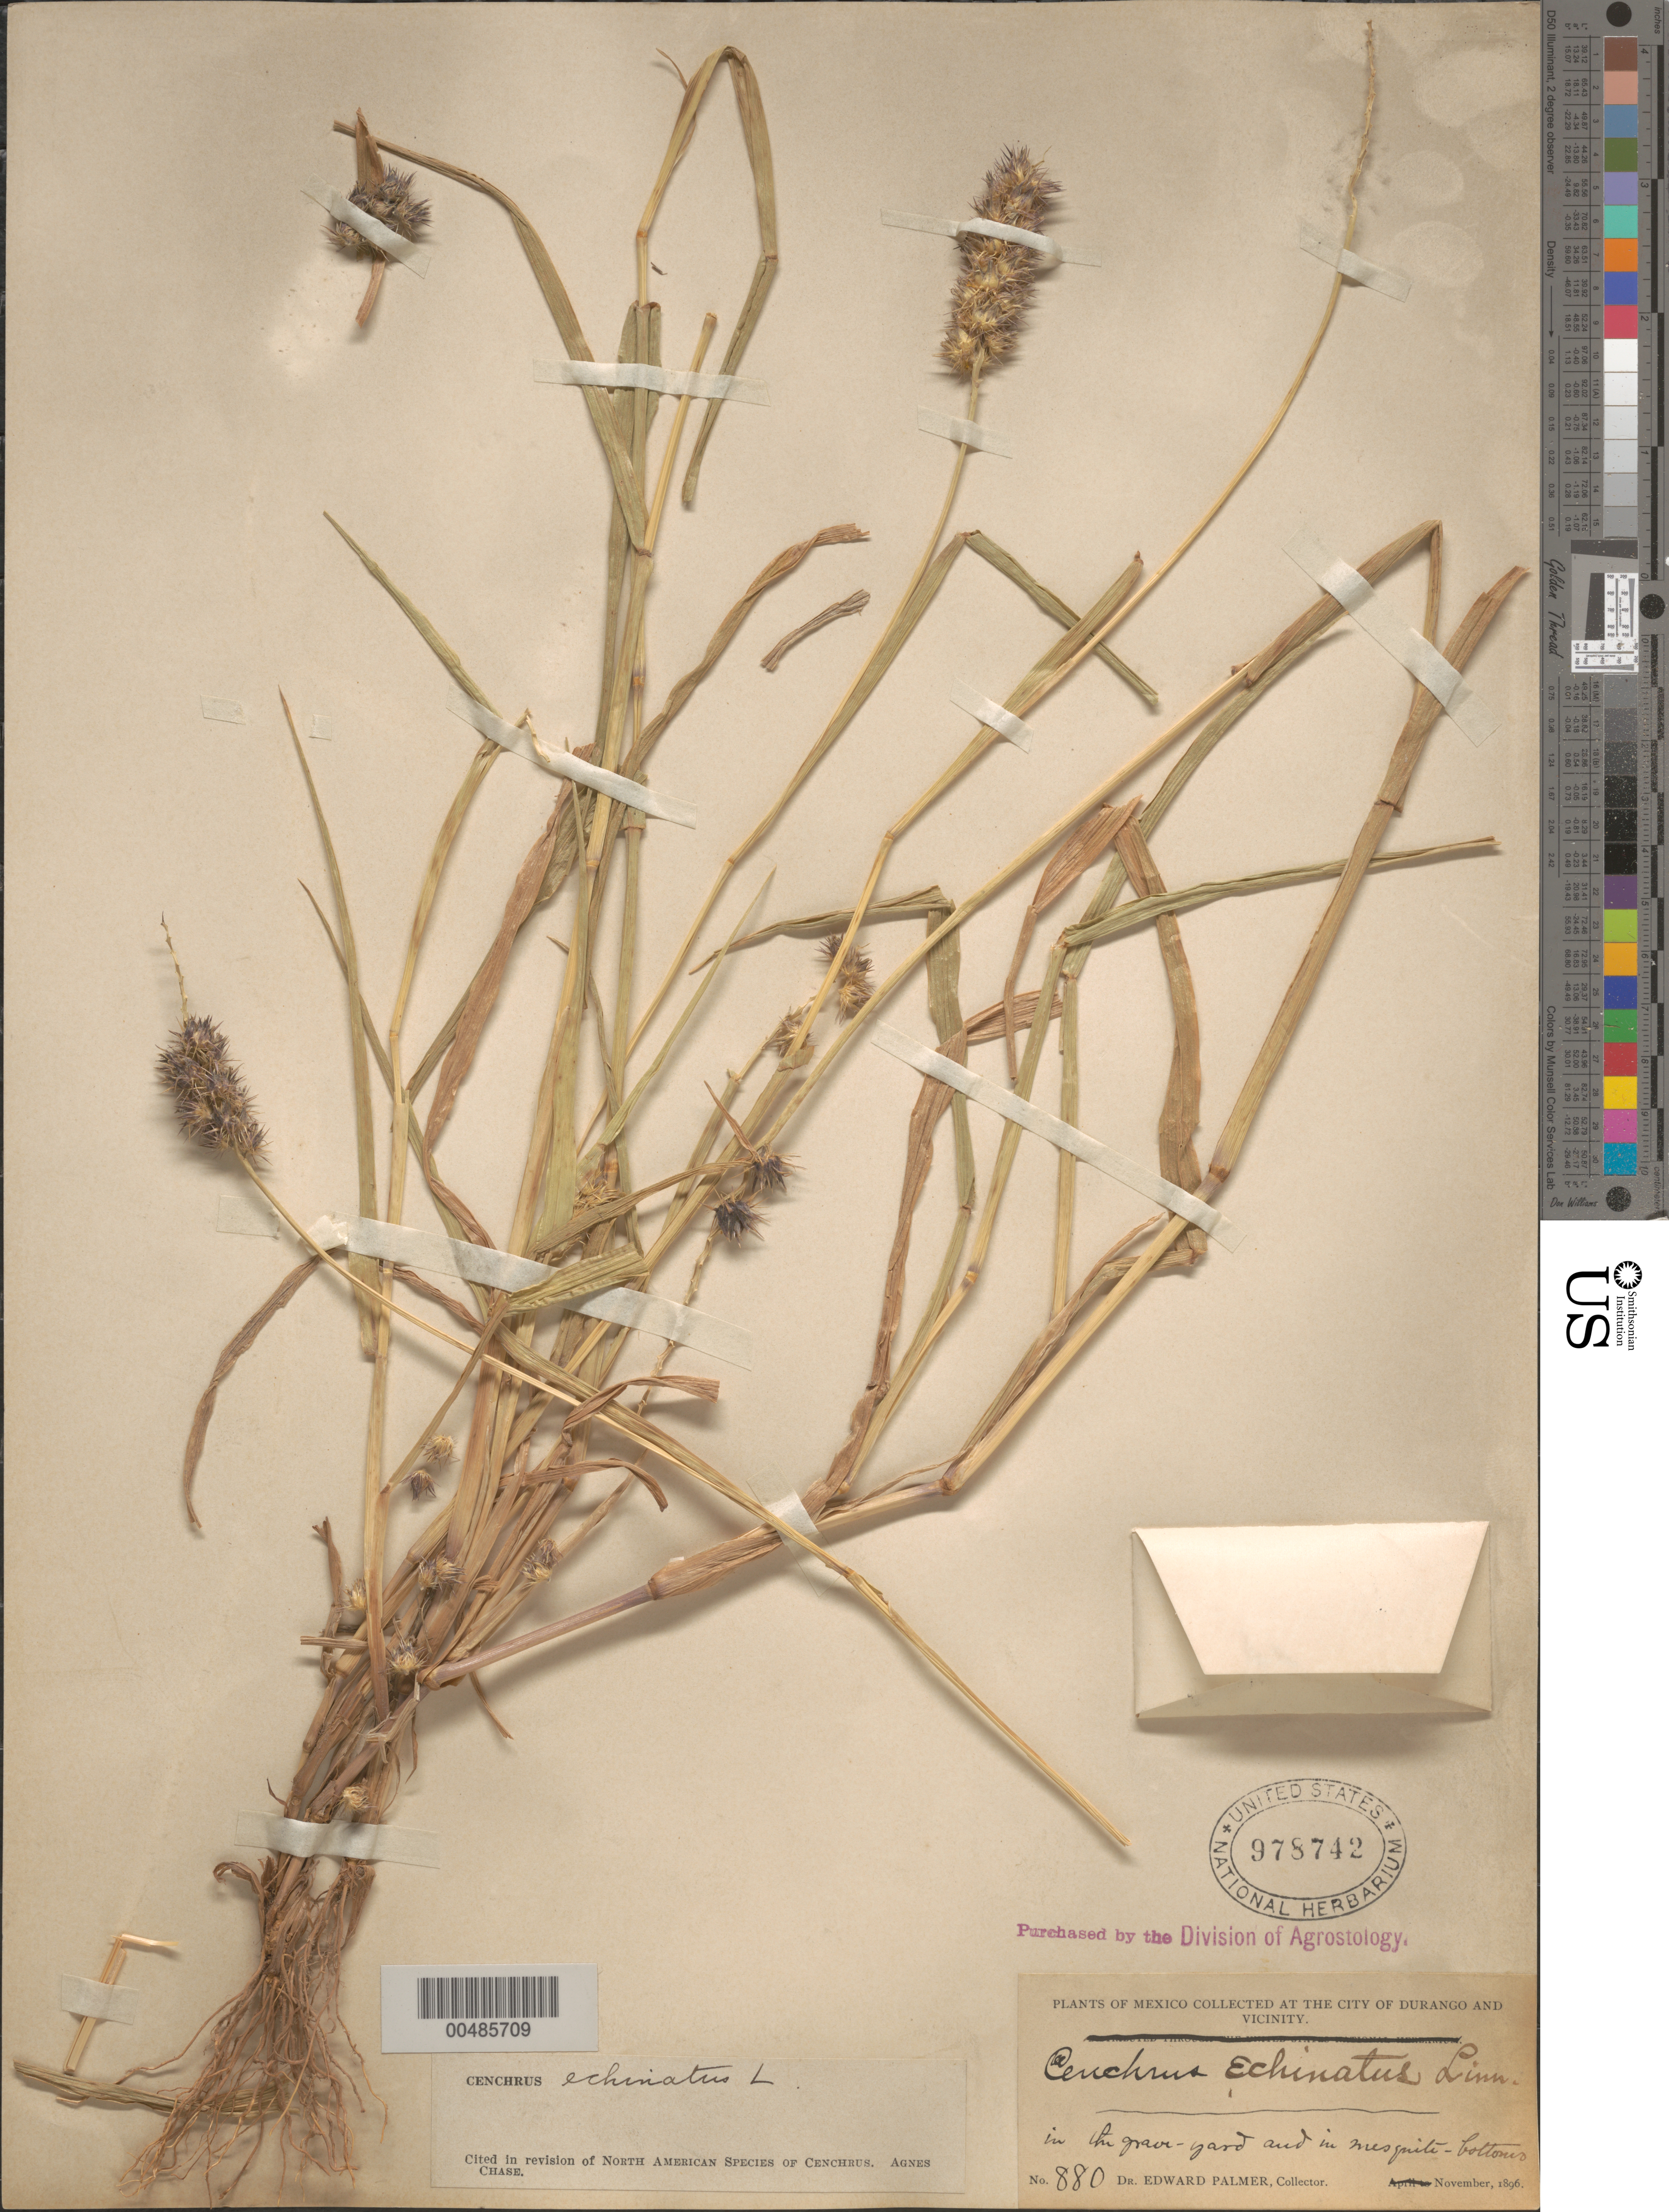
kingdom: Plantae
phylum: Tracheophyta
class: Liliopsida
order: Poales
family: Poaceae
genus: Cenchrus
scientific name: Cenchrus echinatus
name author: L.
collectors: E. Palmer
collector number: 880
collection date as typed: Nov 1896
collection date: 1896-11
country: Mexico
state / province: Durango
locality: The city of Durango & vicinity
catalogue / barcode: US 978742